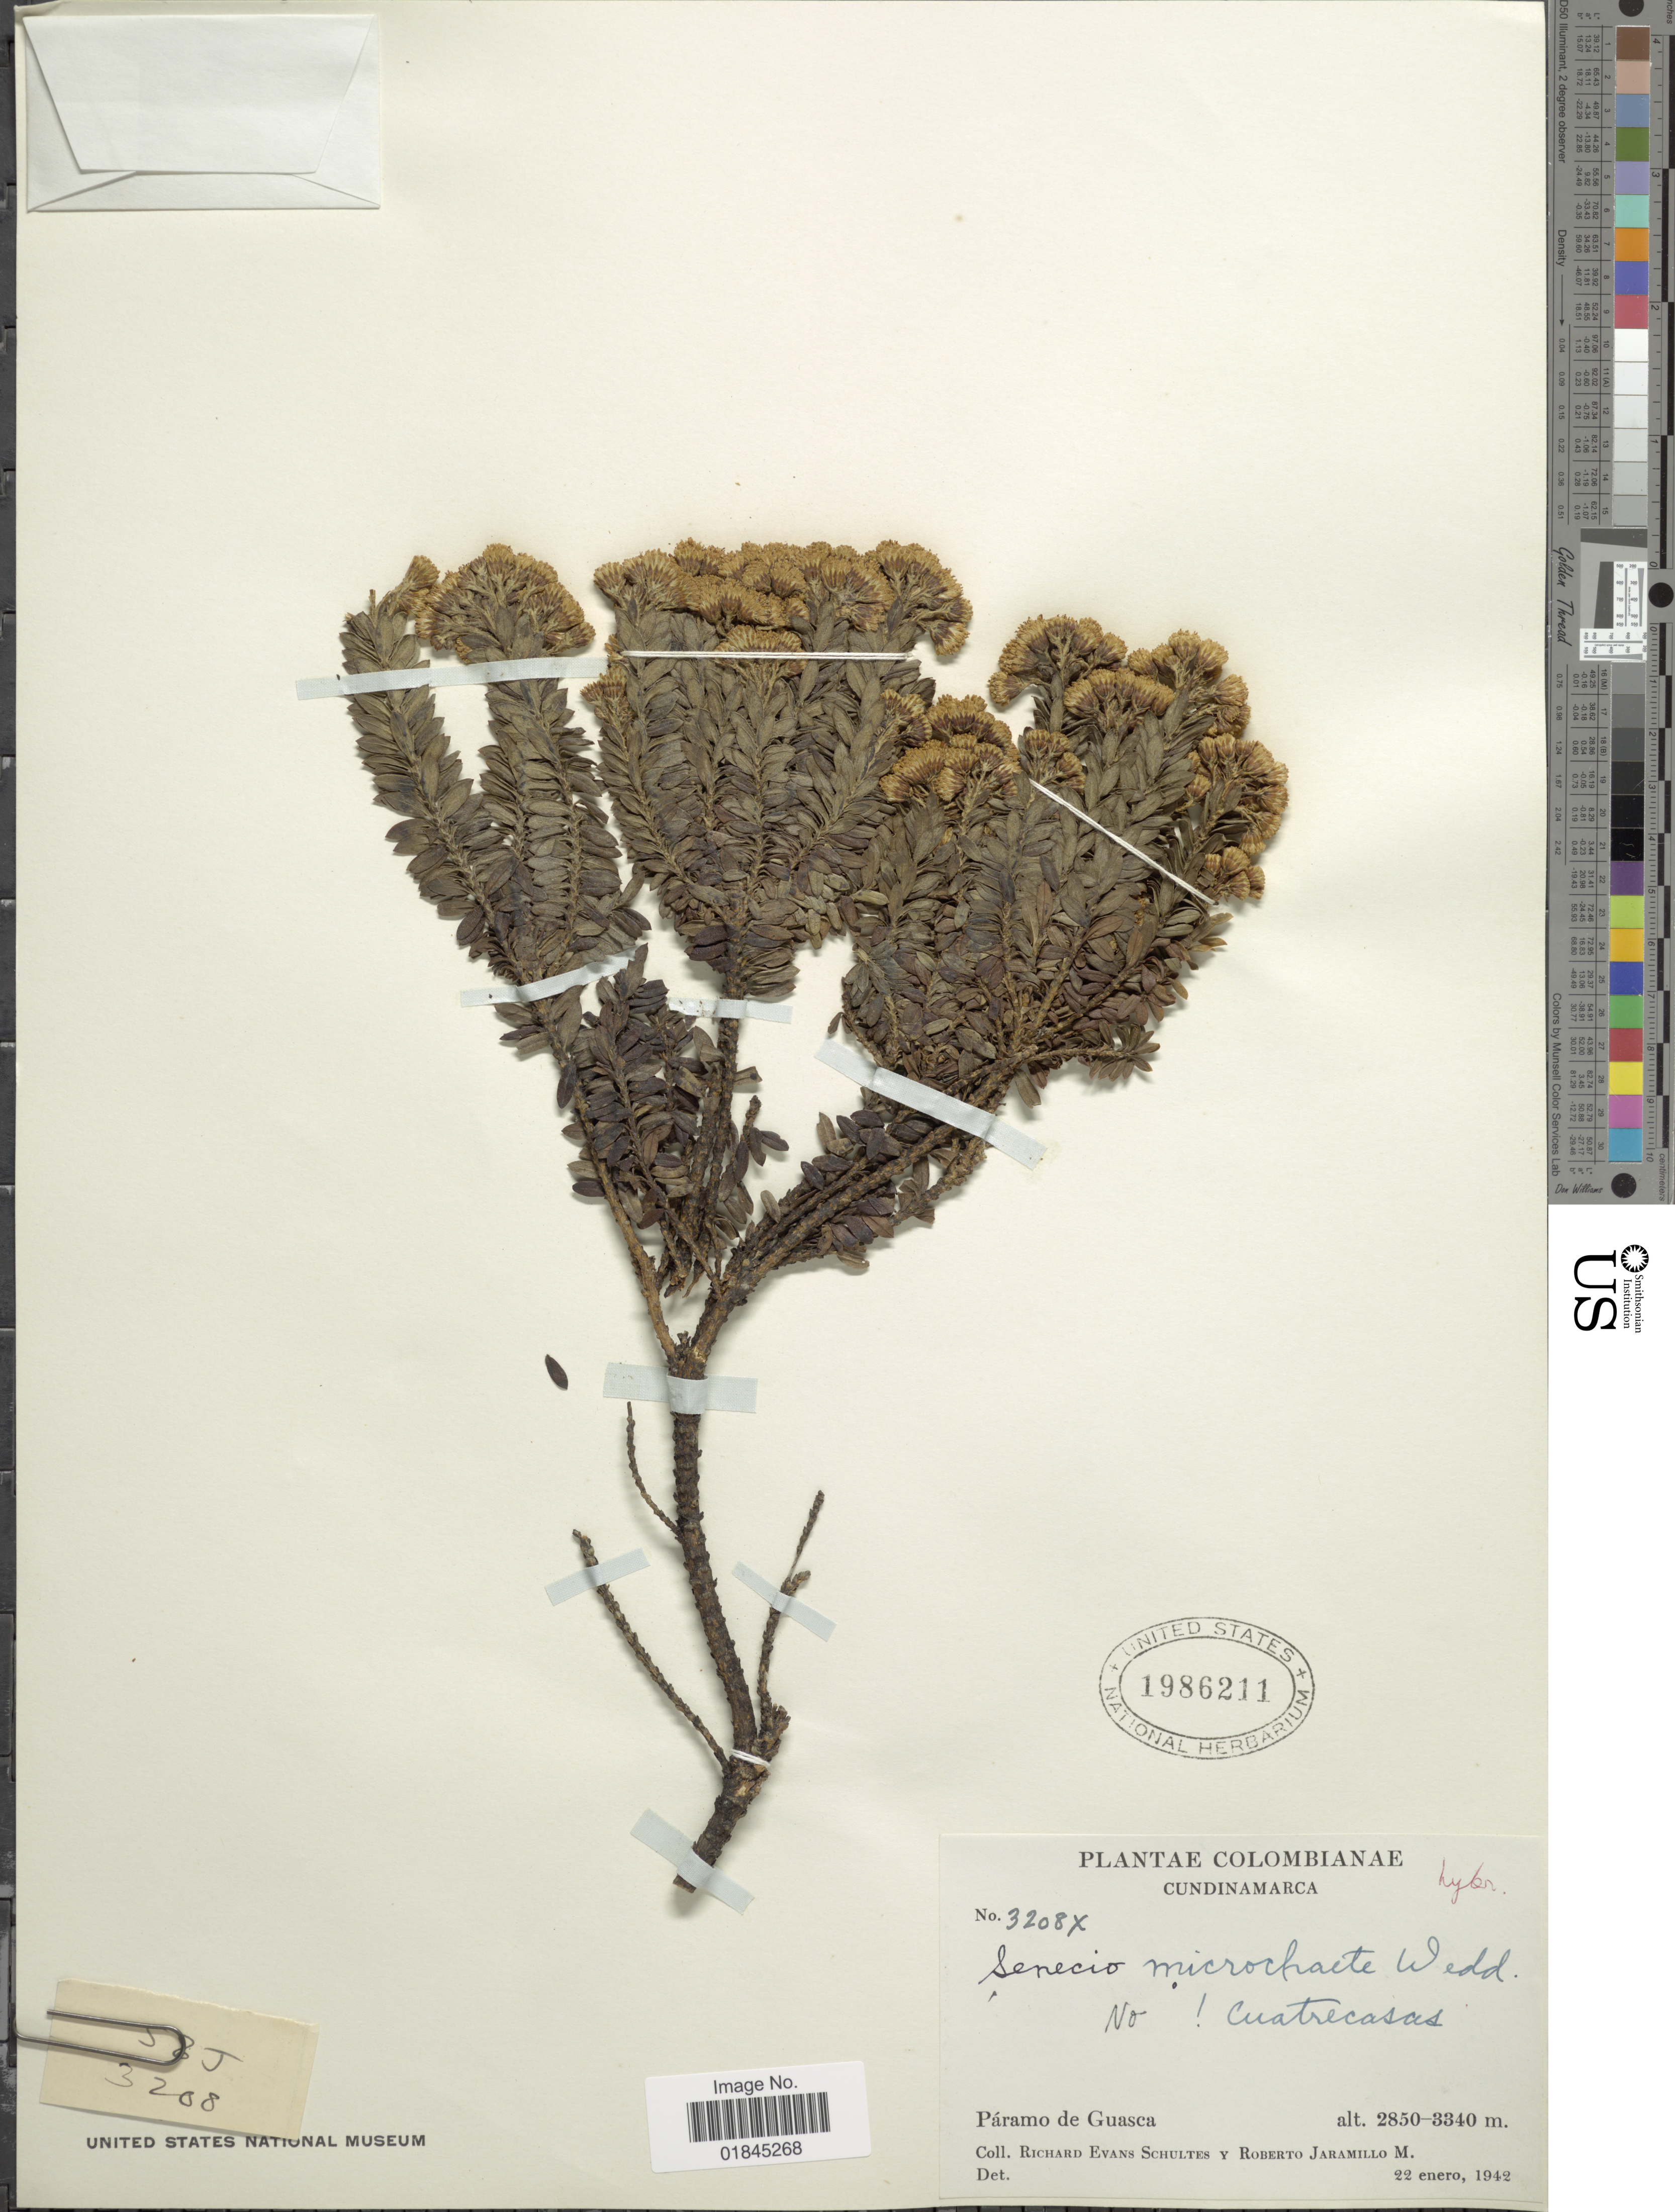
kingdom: Plantae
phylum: Tracheophyta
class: Magnoliopsida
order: Asterales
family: Asteraceae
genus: Pentacalia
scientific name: Pentacalia corymbosa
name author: (Benth.) Cuatrec.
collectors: R. E. Schultes & R. Jaramillo M.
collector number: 3208X*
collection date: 1942-01-22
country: Colombia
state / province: Cundinamarca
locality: Páramo de Guasca.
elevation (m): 2850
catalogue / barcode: US 1986211